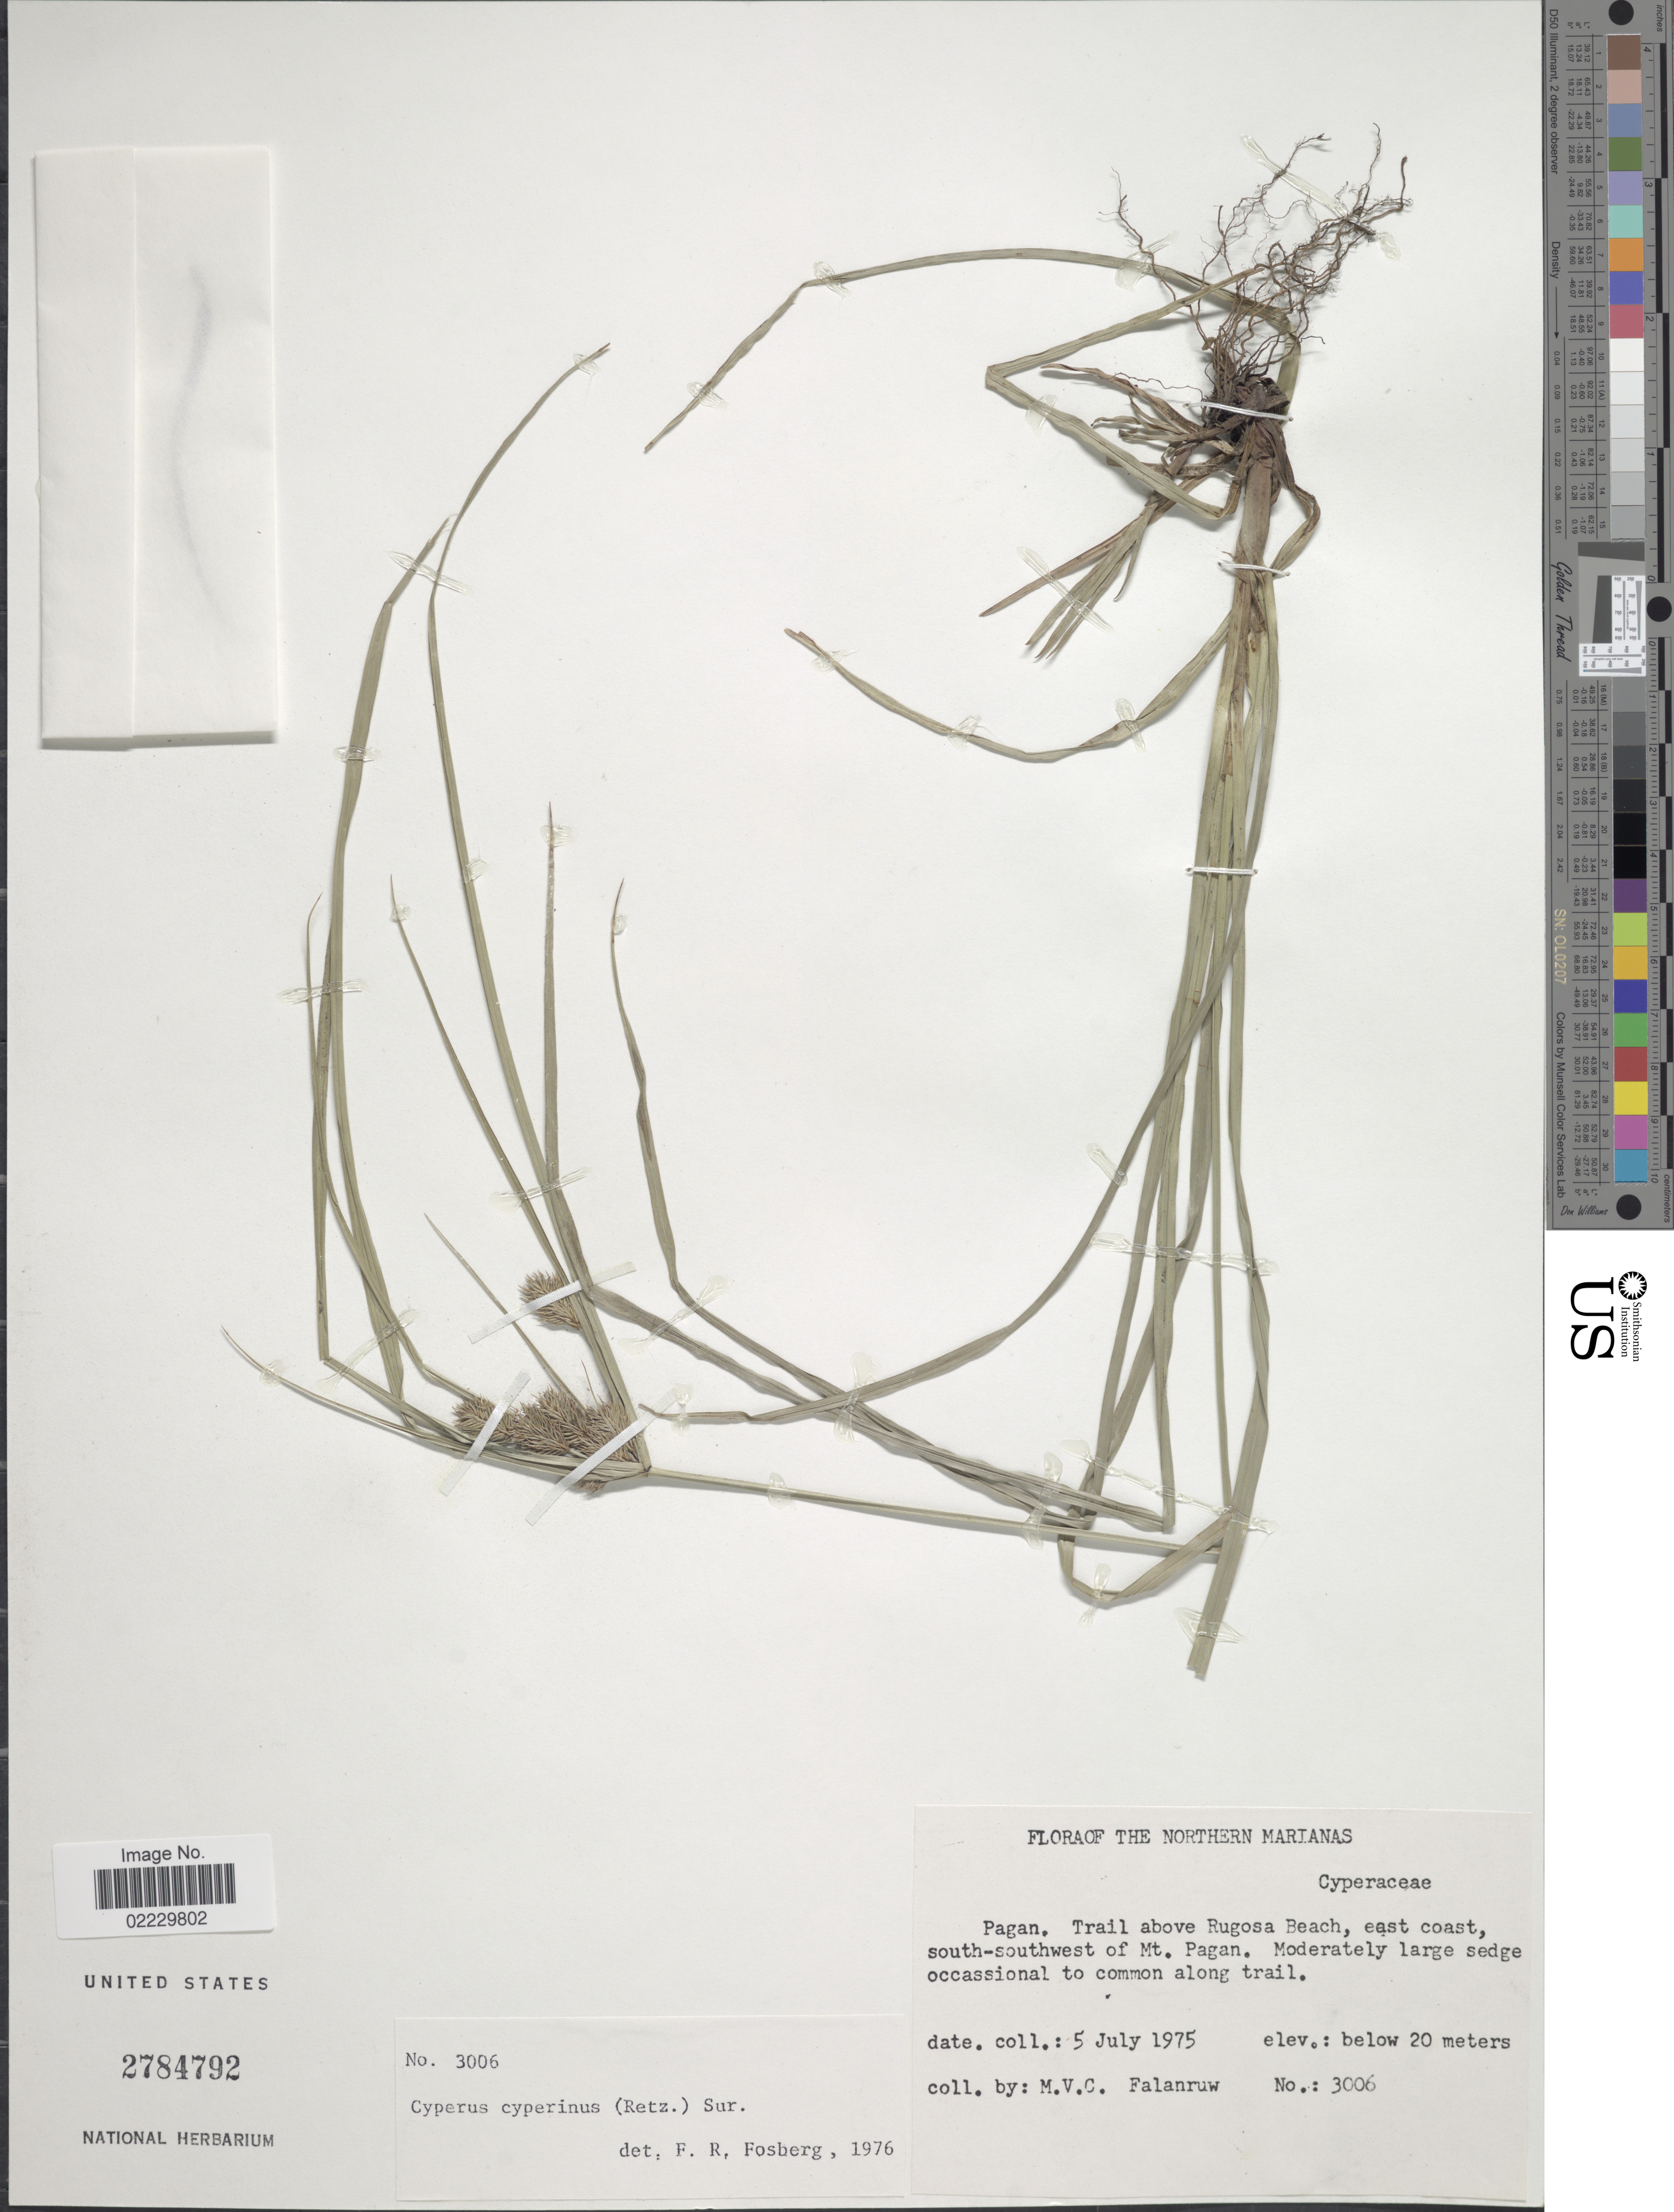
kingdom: Plantae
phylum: Tracheophyta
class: Liliopsida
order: Poales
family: Cyperaceae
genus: Cyperus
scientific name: Cyperus cyperinus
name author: (Retz.) Valck. Sur.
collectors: M. V. Falanruw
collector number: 3006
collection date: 1975-07-05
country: Northern Mariana Islands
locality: Pagan, Trail above Rugosa Beach, east coast, south- southwest of Mt. Pagan.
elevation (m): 20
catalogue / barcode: US 2784792